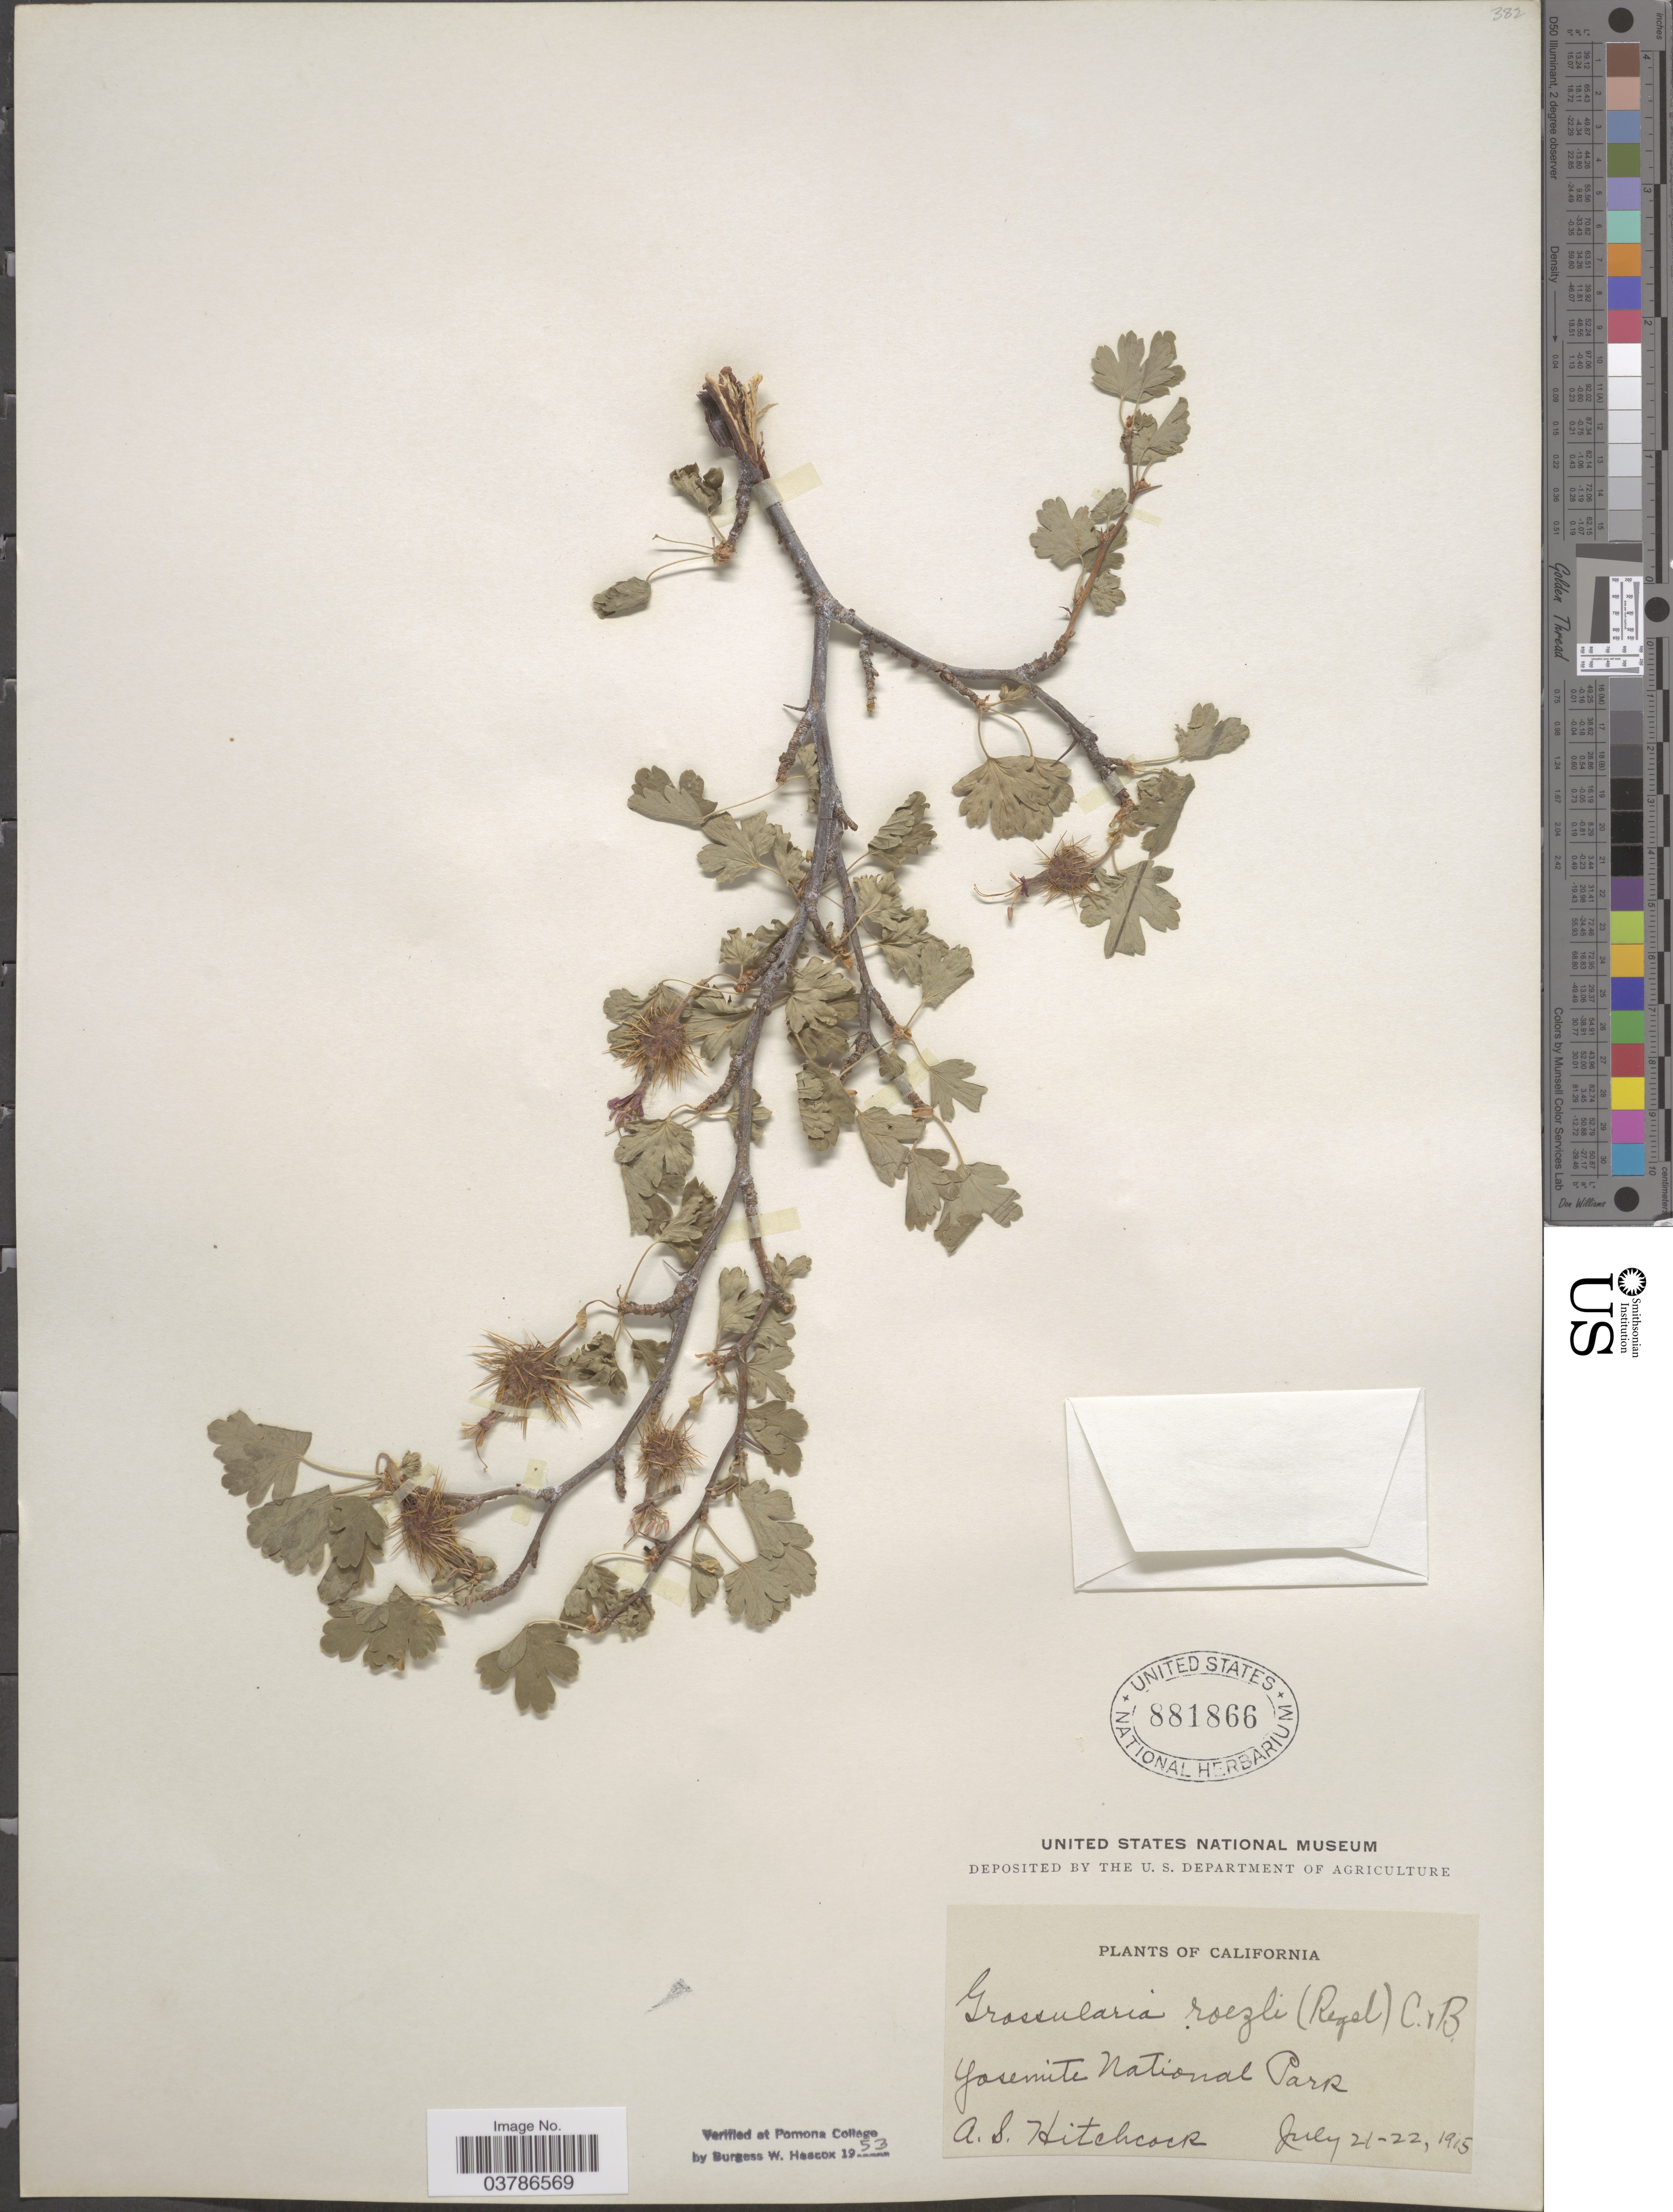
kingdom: Plantae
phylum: Tracheophyta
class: Magnoliopsida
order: Saxifragales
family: Grossulariaceae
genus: Ribes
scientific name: Ribes roezlii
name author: Regel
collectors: A. S. Hitchcock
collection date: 1915-07-21/1915-07-22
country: United States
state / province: California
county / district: Mariposa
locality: Yosemite National Park.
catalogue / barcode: US 881866